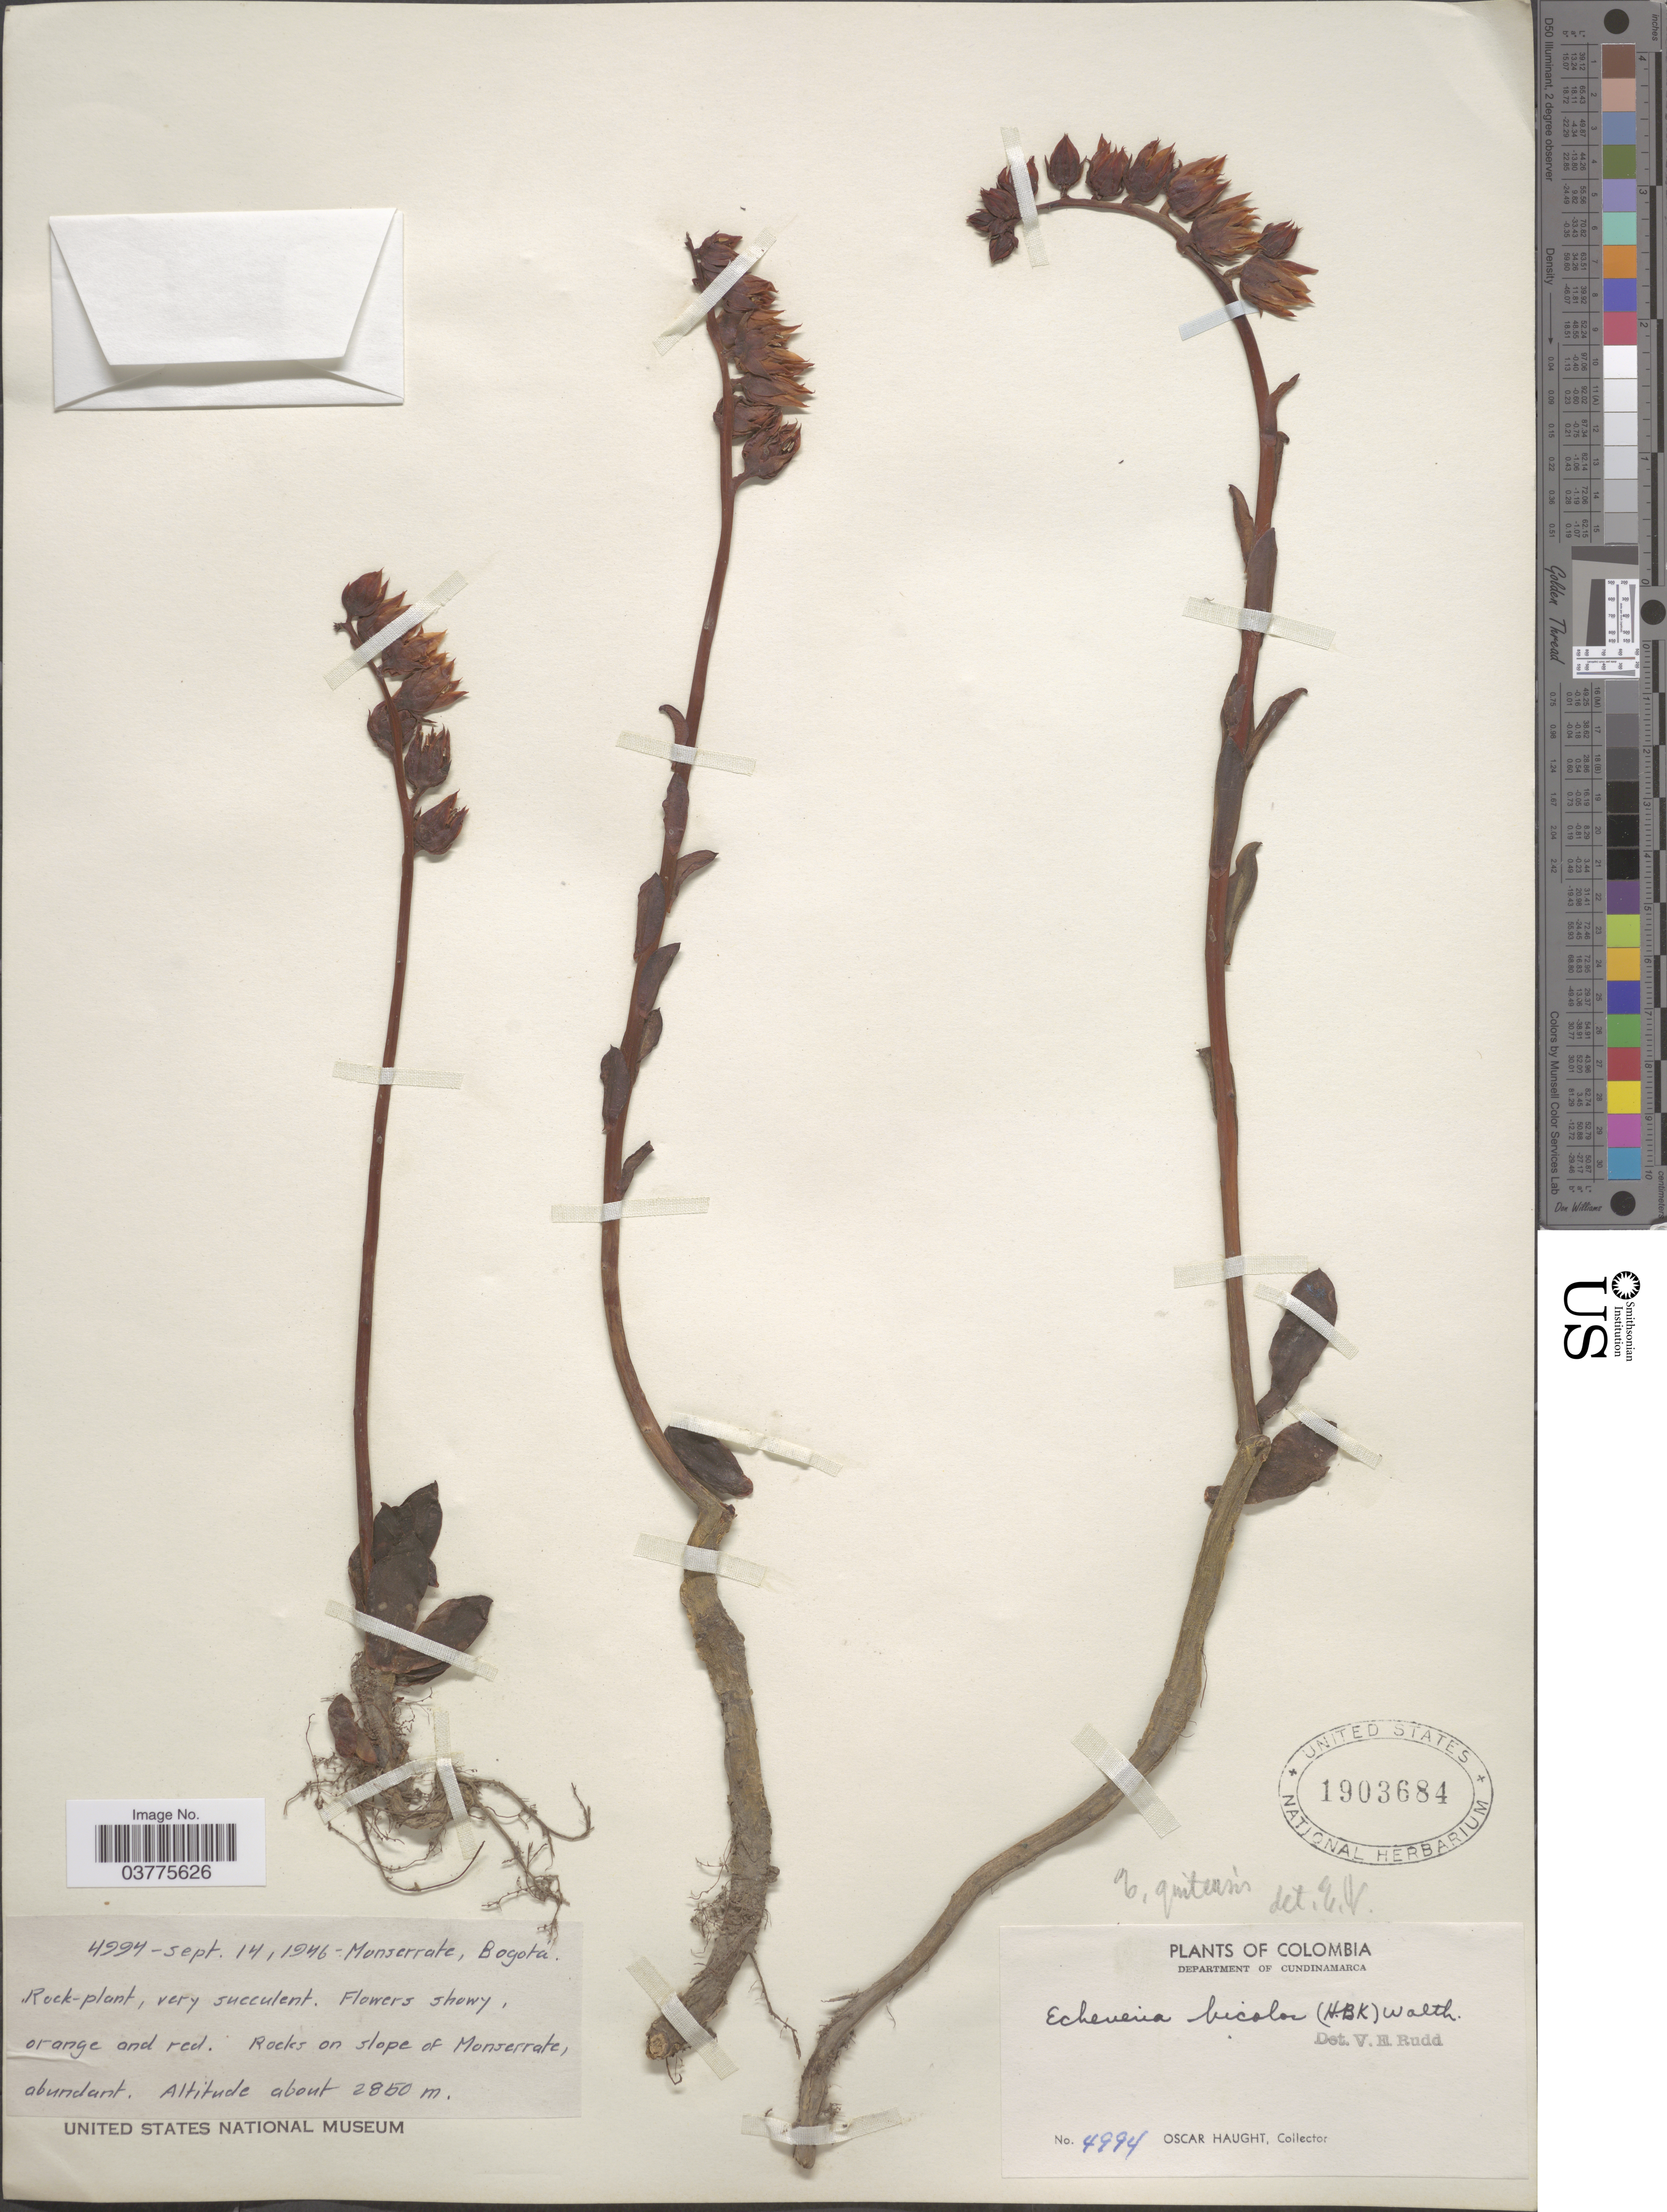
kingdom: Plantae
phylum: Tracheophyta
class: Magnoliopsida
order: Saxifragales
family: Crassulaceae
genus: Echeveria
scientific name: Echeveria quitensis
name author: (Kunth) Lindl.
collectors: O. L. Haught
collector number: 4994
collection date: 1946-09-14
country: Colombia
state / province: Cundinamarca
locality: Monserrate, Bogota. Department of Cundinamarca.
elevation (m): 2850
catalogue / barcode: US 1903684